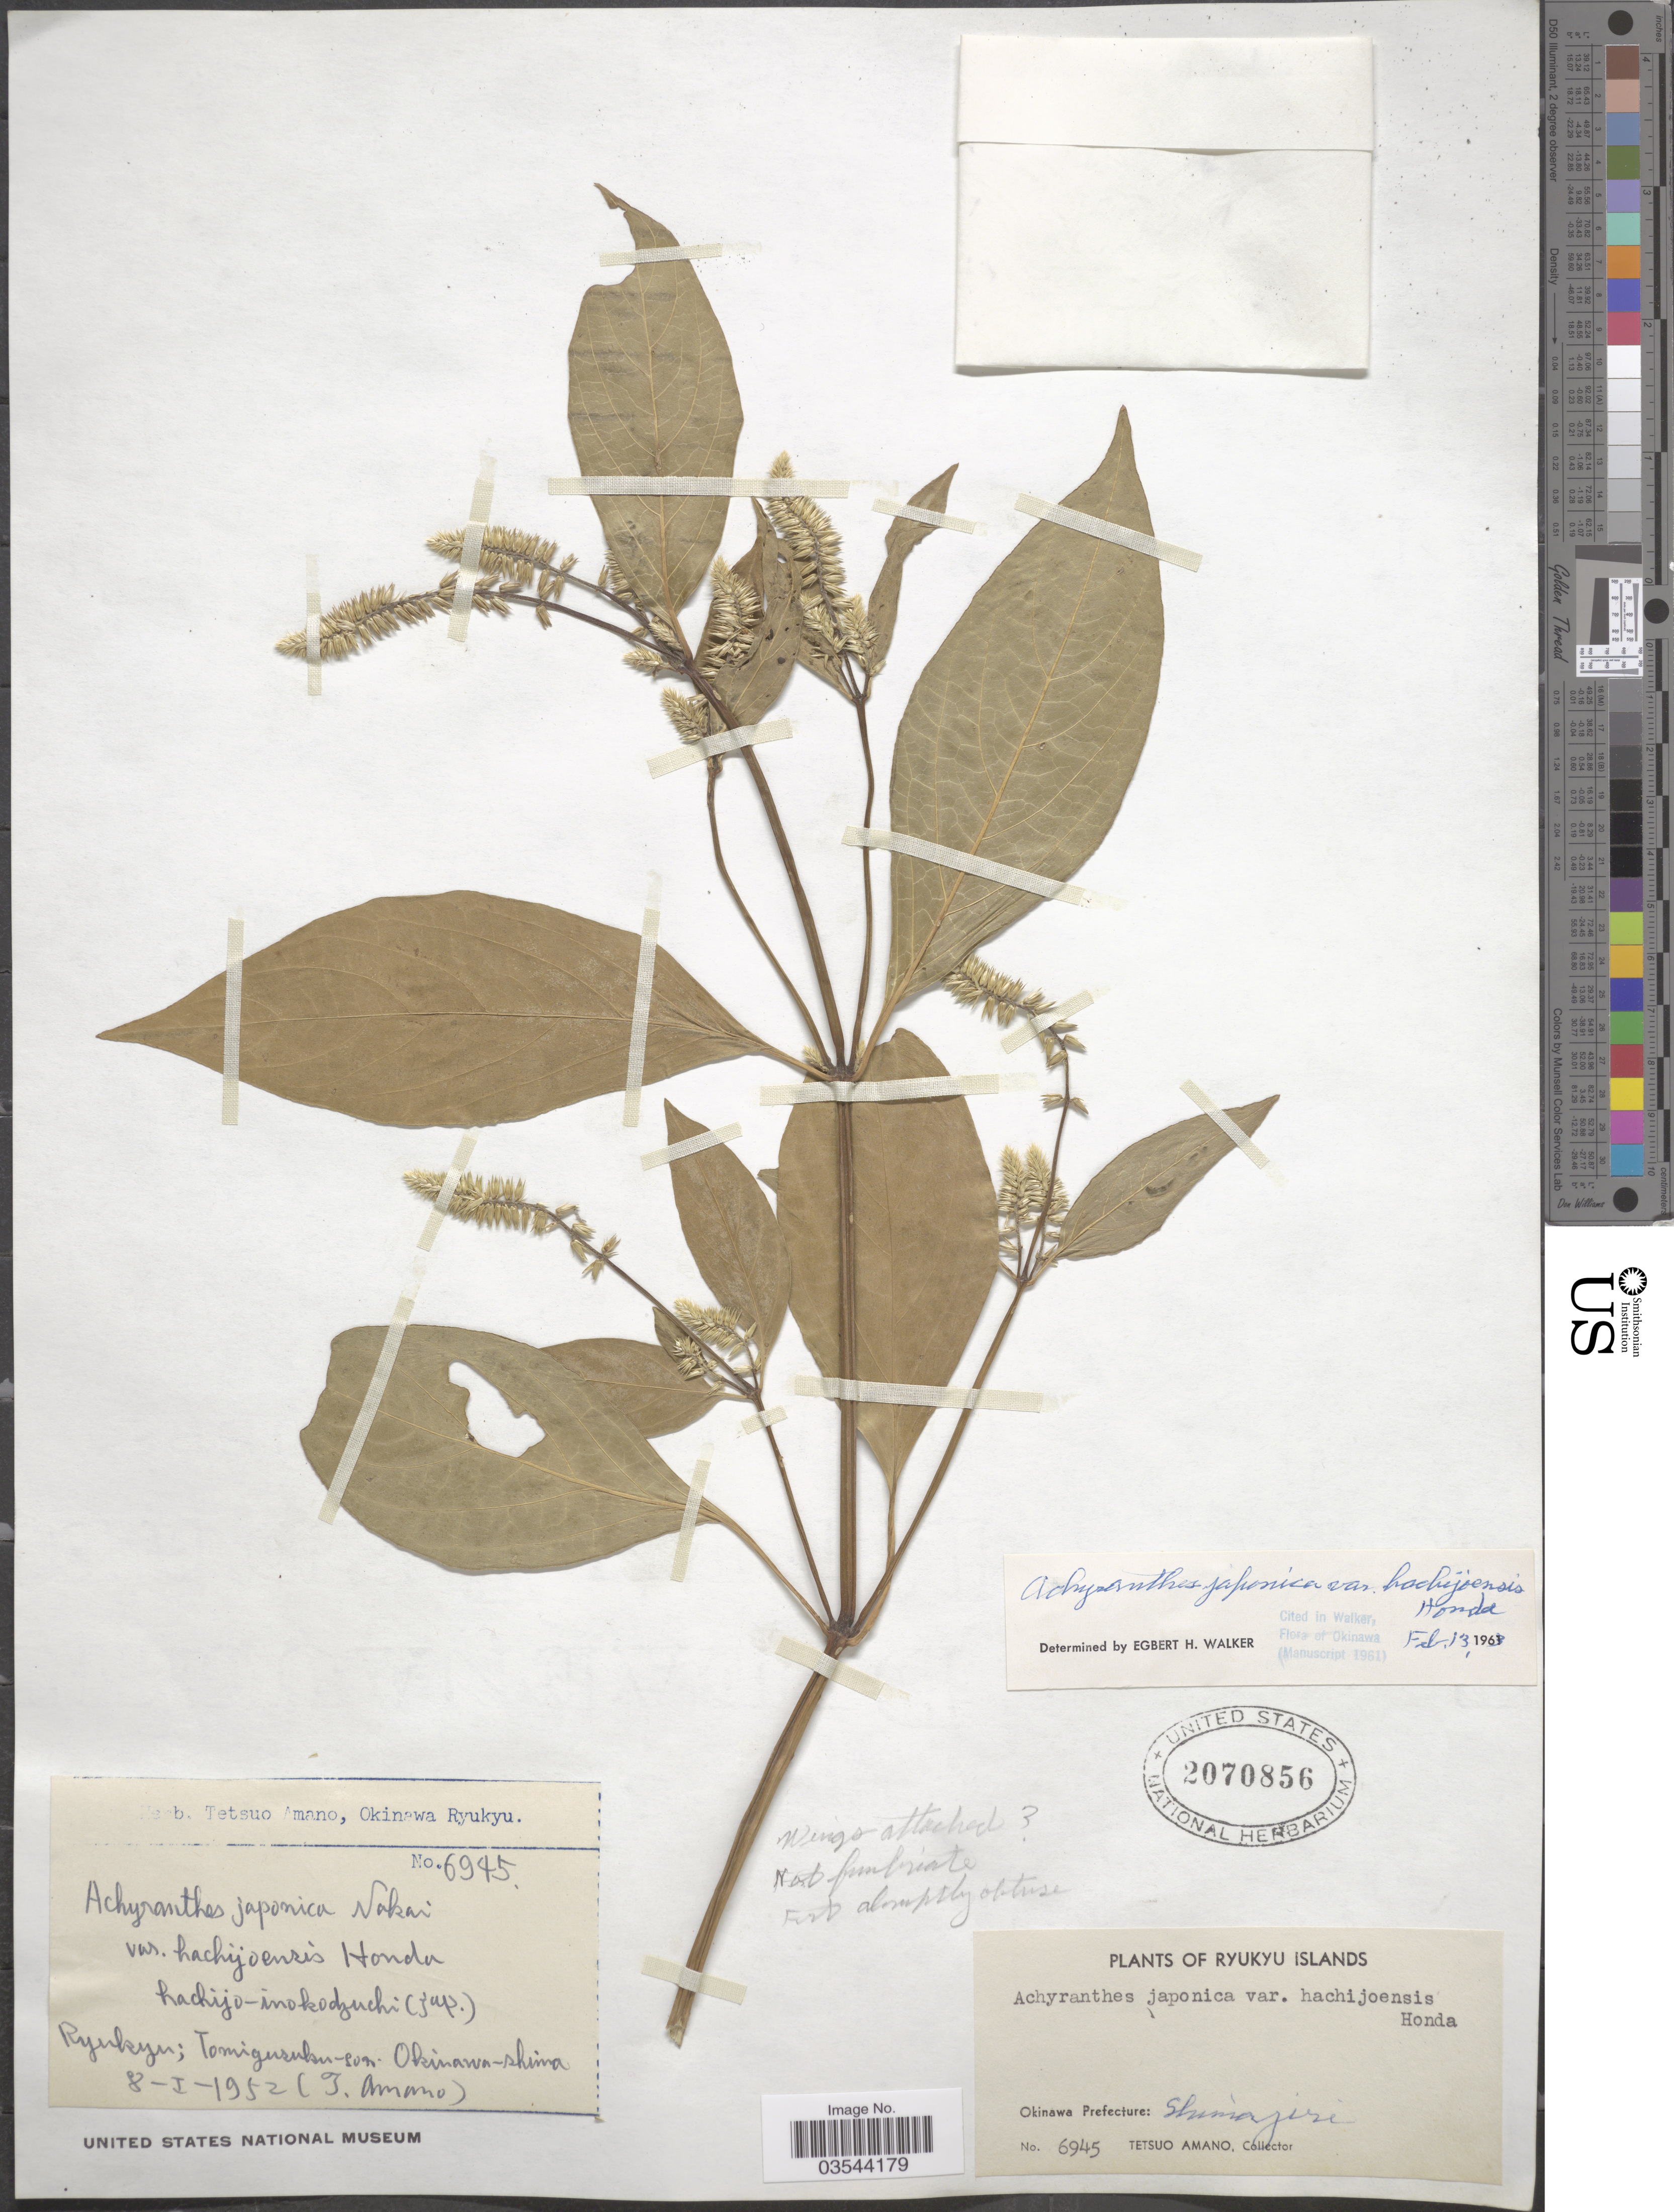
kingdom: Plantae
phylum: Tracheophyta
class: Magnoliopsida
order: Caryophyllales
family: Amaranthaceae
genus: Achyranthes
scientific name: Achyranthes japonica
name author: (Miq.) Nakai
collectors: T. Amano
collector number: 6945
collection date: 1952-01-08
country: Japan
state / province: Okinawa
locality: Ryukyu; Tomiguzuku-son. Okinawa-shima. Ryukyu Islands. Okinawa Prefecture: Shimajiri.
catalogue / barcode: US 2070856